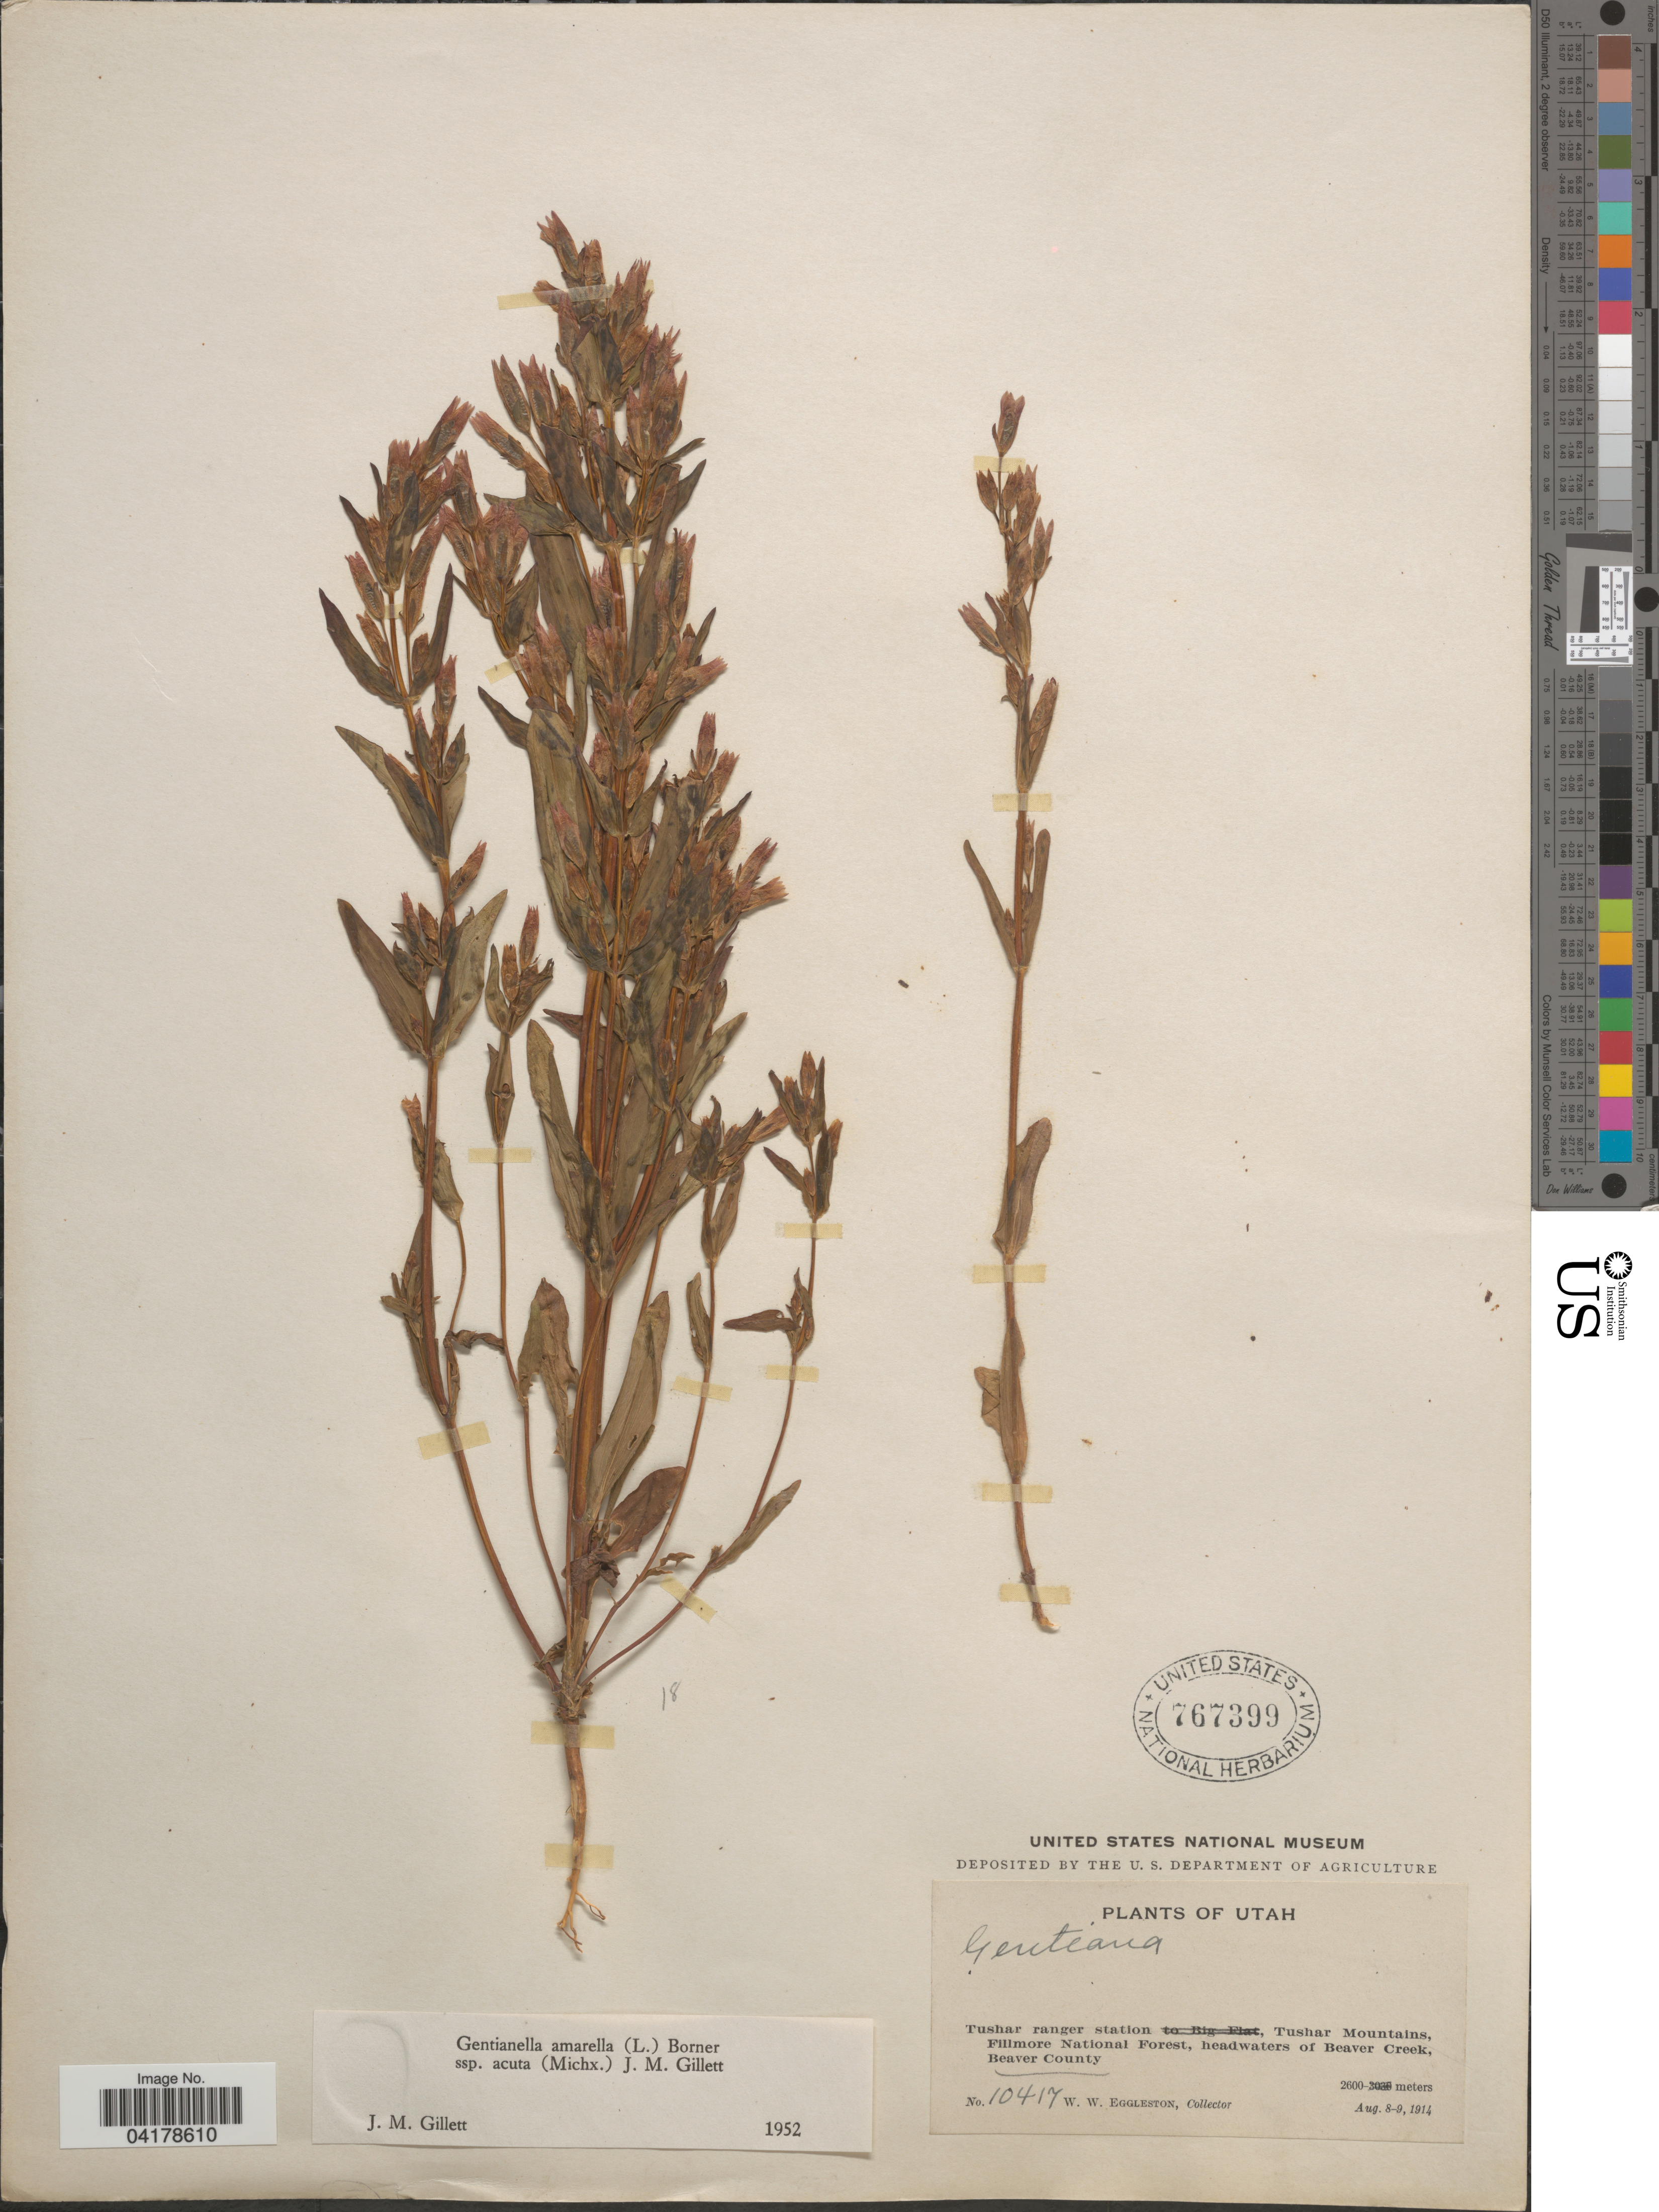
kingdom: Plantae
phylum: Tracheophyta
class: Magnoliopsida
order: Gentianales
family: Gentianaceae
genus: Gentianella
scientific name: Gentianella amarella subsp. acuta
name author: (Michx.) J.M. Gillett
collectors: W. W. Eggleston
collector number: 10417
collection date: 1914-08-08/1914-08-09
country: United States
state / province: Utah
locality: Tushar range station, Tushar Mountains, Fillmore National Forest, headwaters of Beaver Creek, Beaver County.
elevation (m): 2600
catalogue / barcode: US 767399